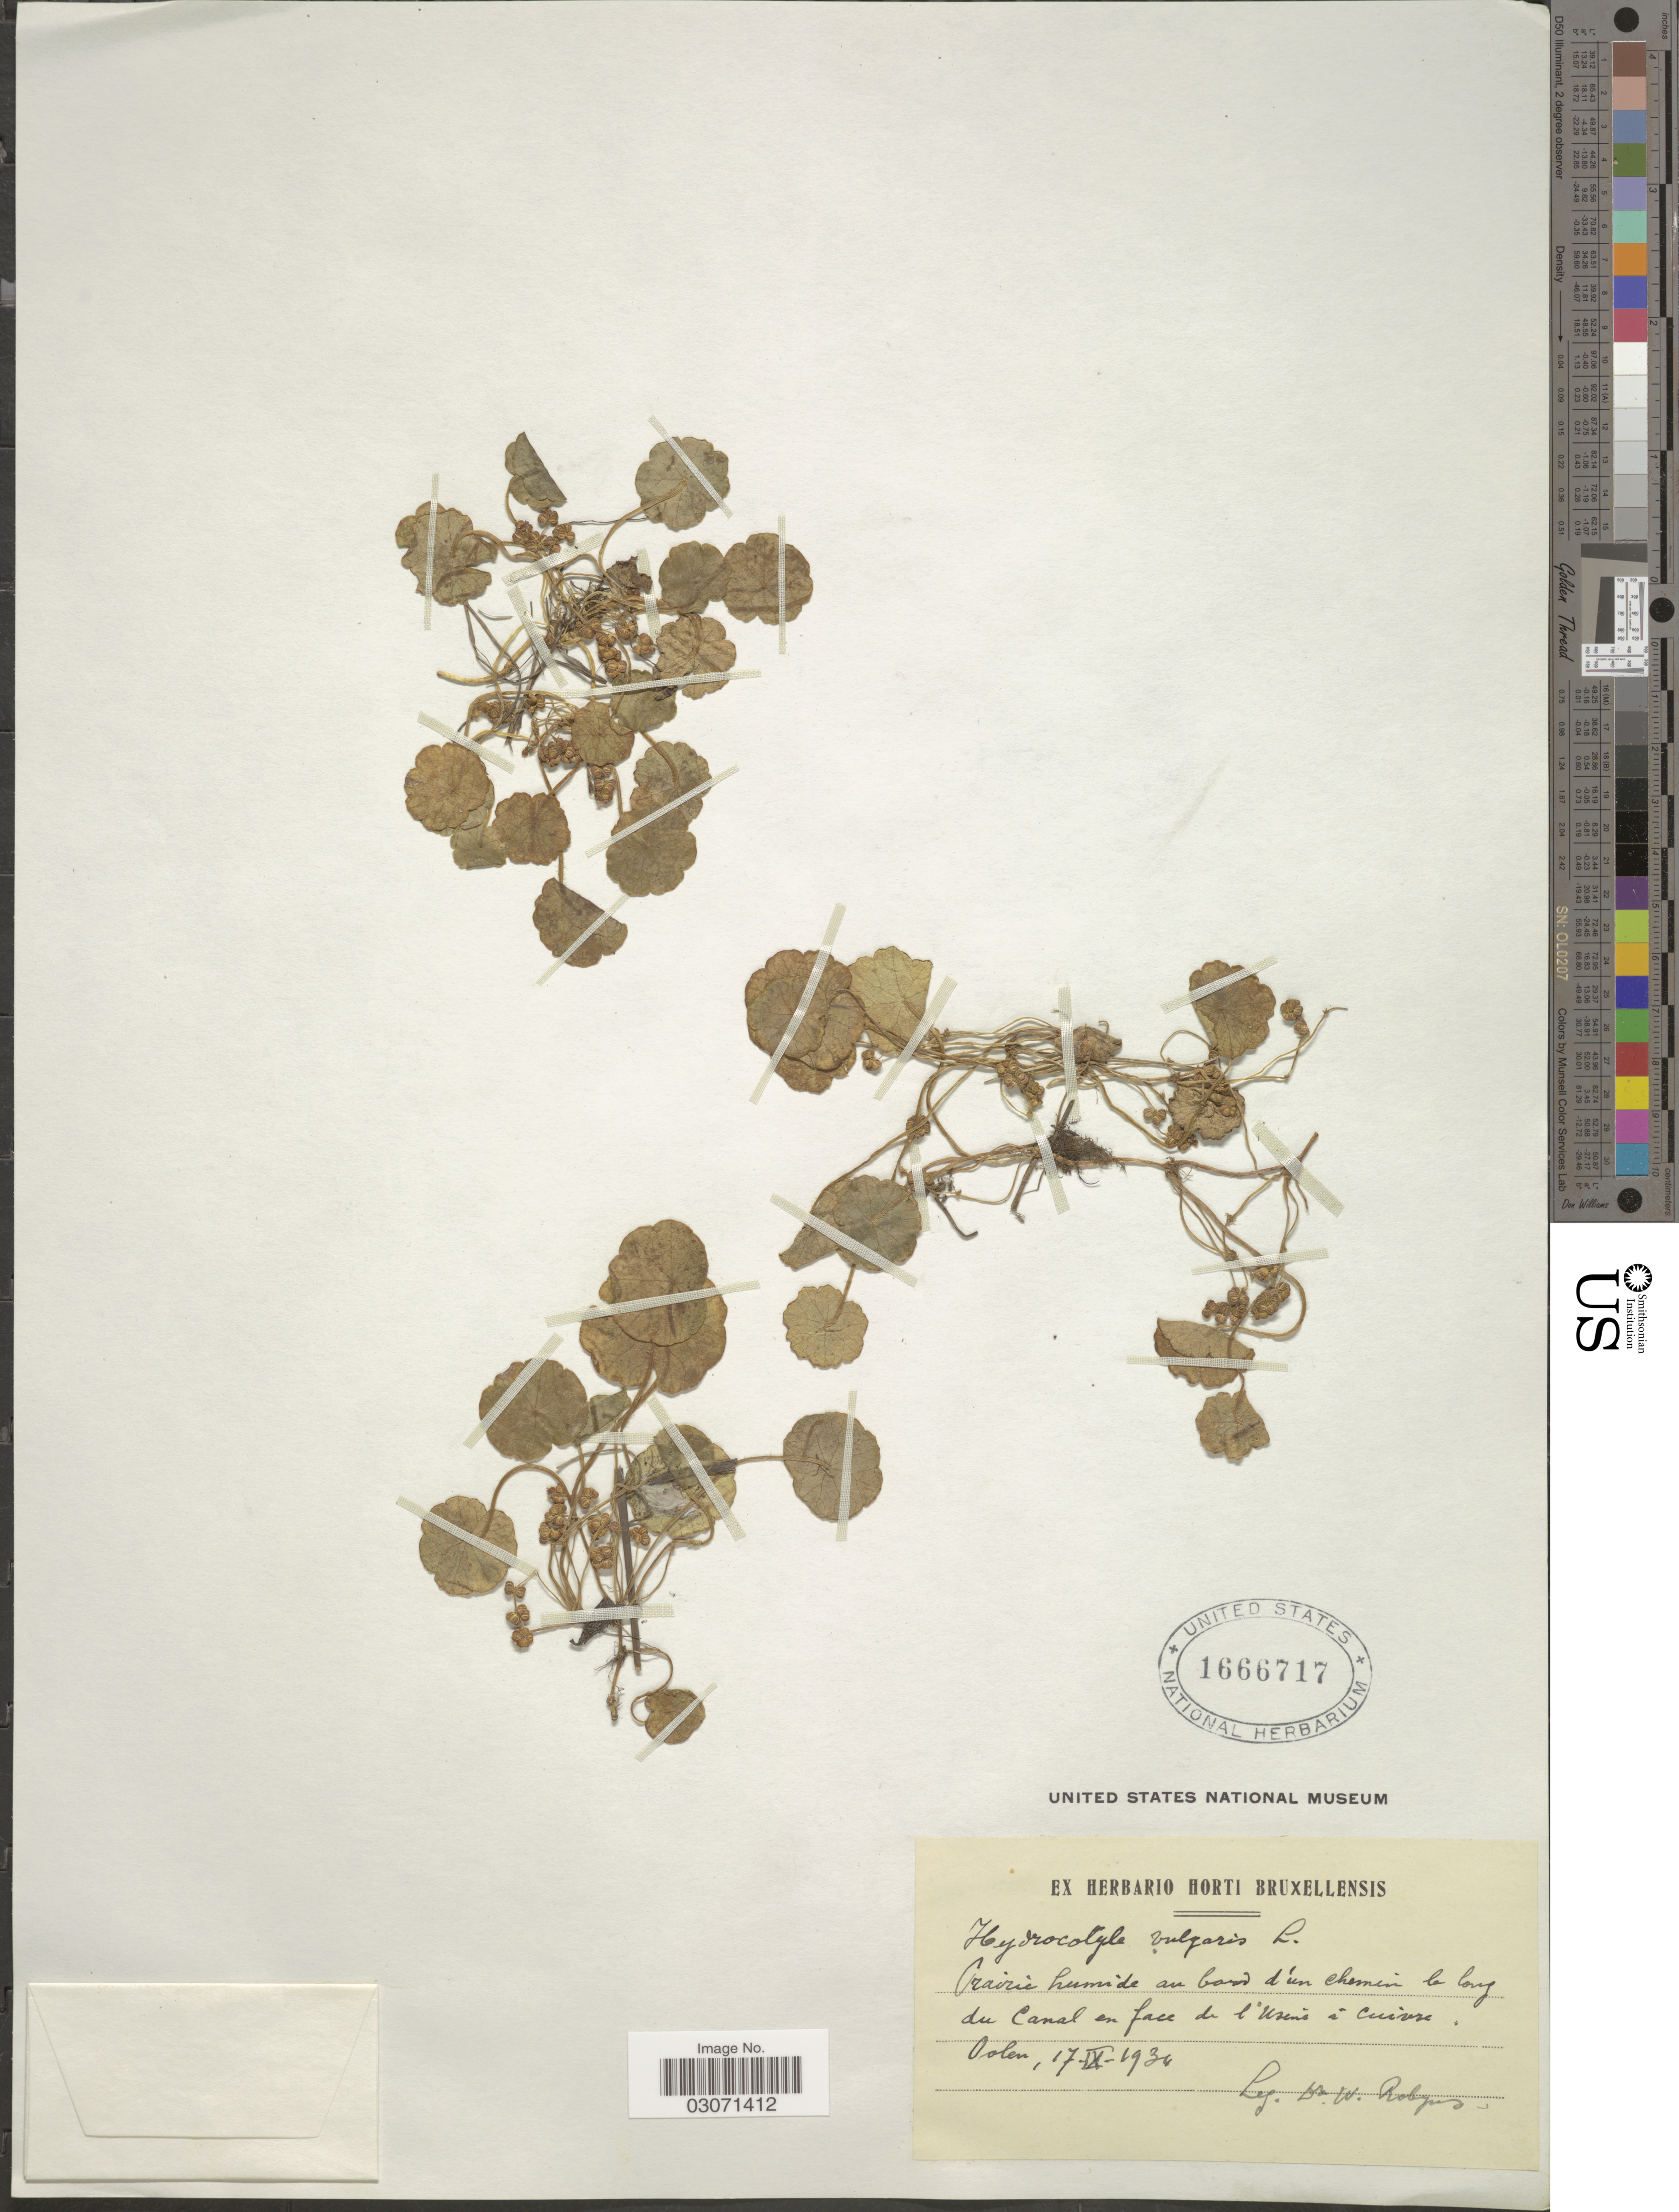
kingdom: Plantae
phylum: Tracheophyta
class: Magnoliopsida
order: Apiales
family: Araliaceae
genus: Hydrocotyle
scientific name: Hydrocotyle vulgaris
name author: L.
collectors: W. Robyns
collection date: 1934-09-17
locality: Prairie humide au bord d'un chemin le long de Canal en face de l'Usené [interpreted] á Cuivre. Oolen. [interpreted]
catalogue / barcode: US 1666717